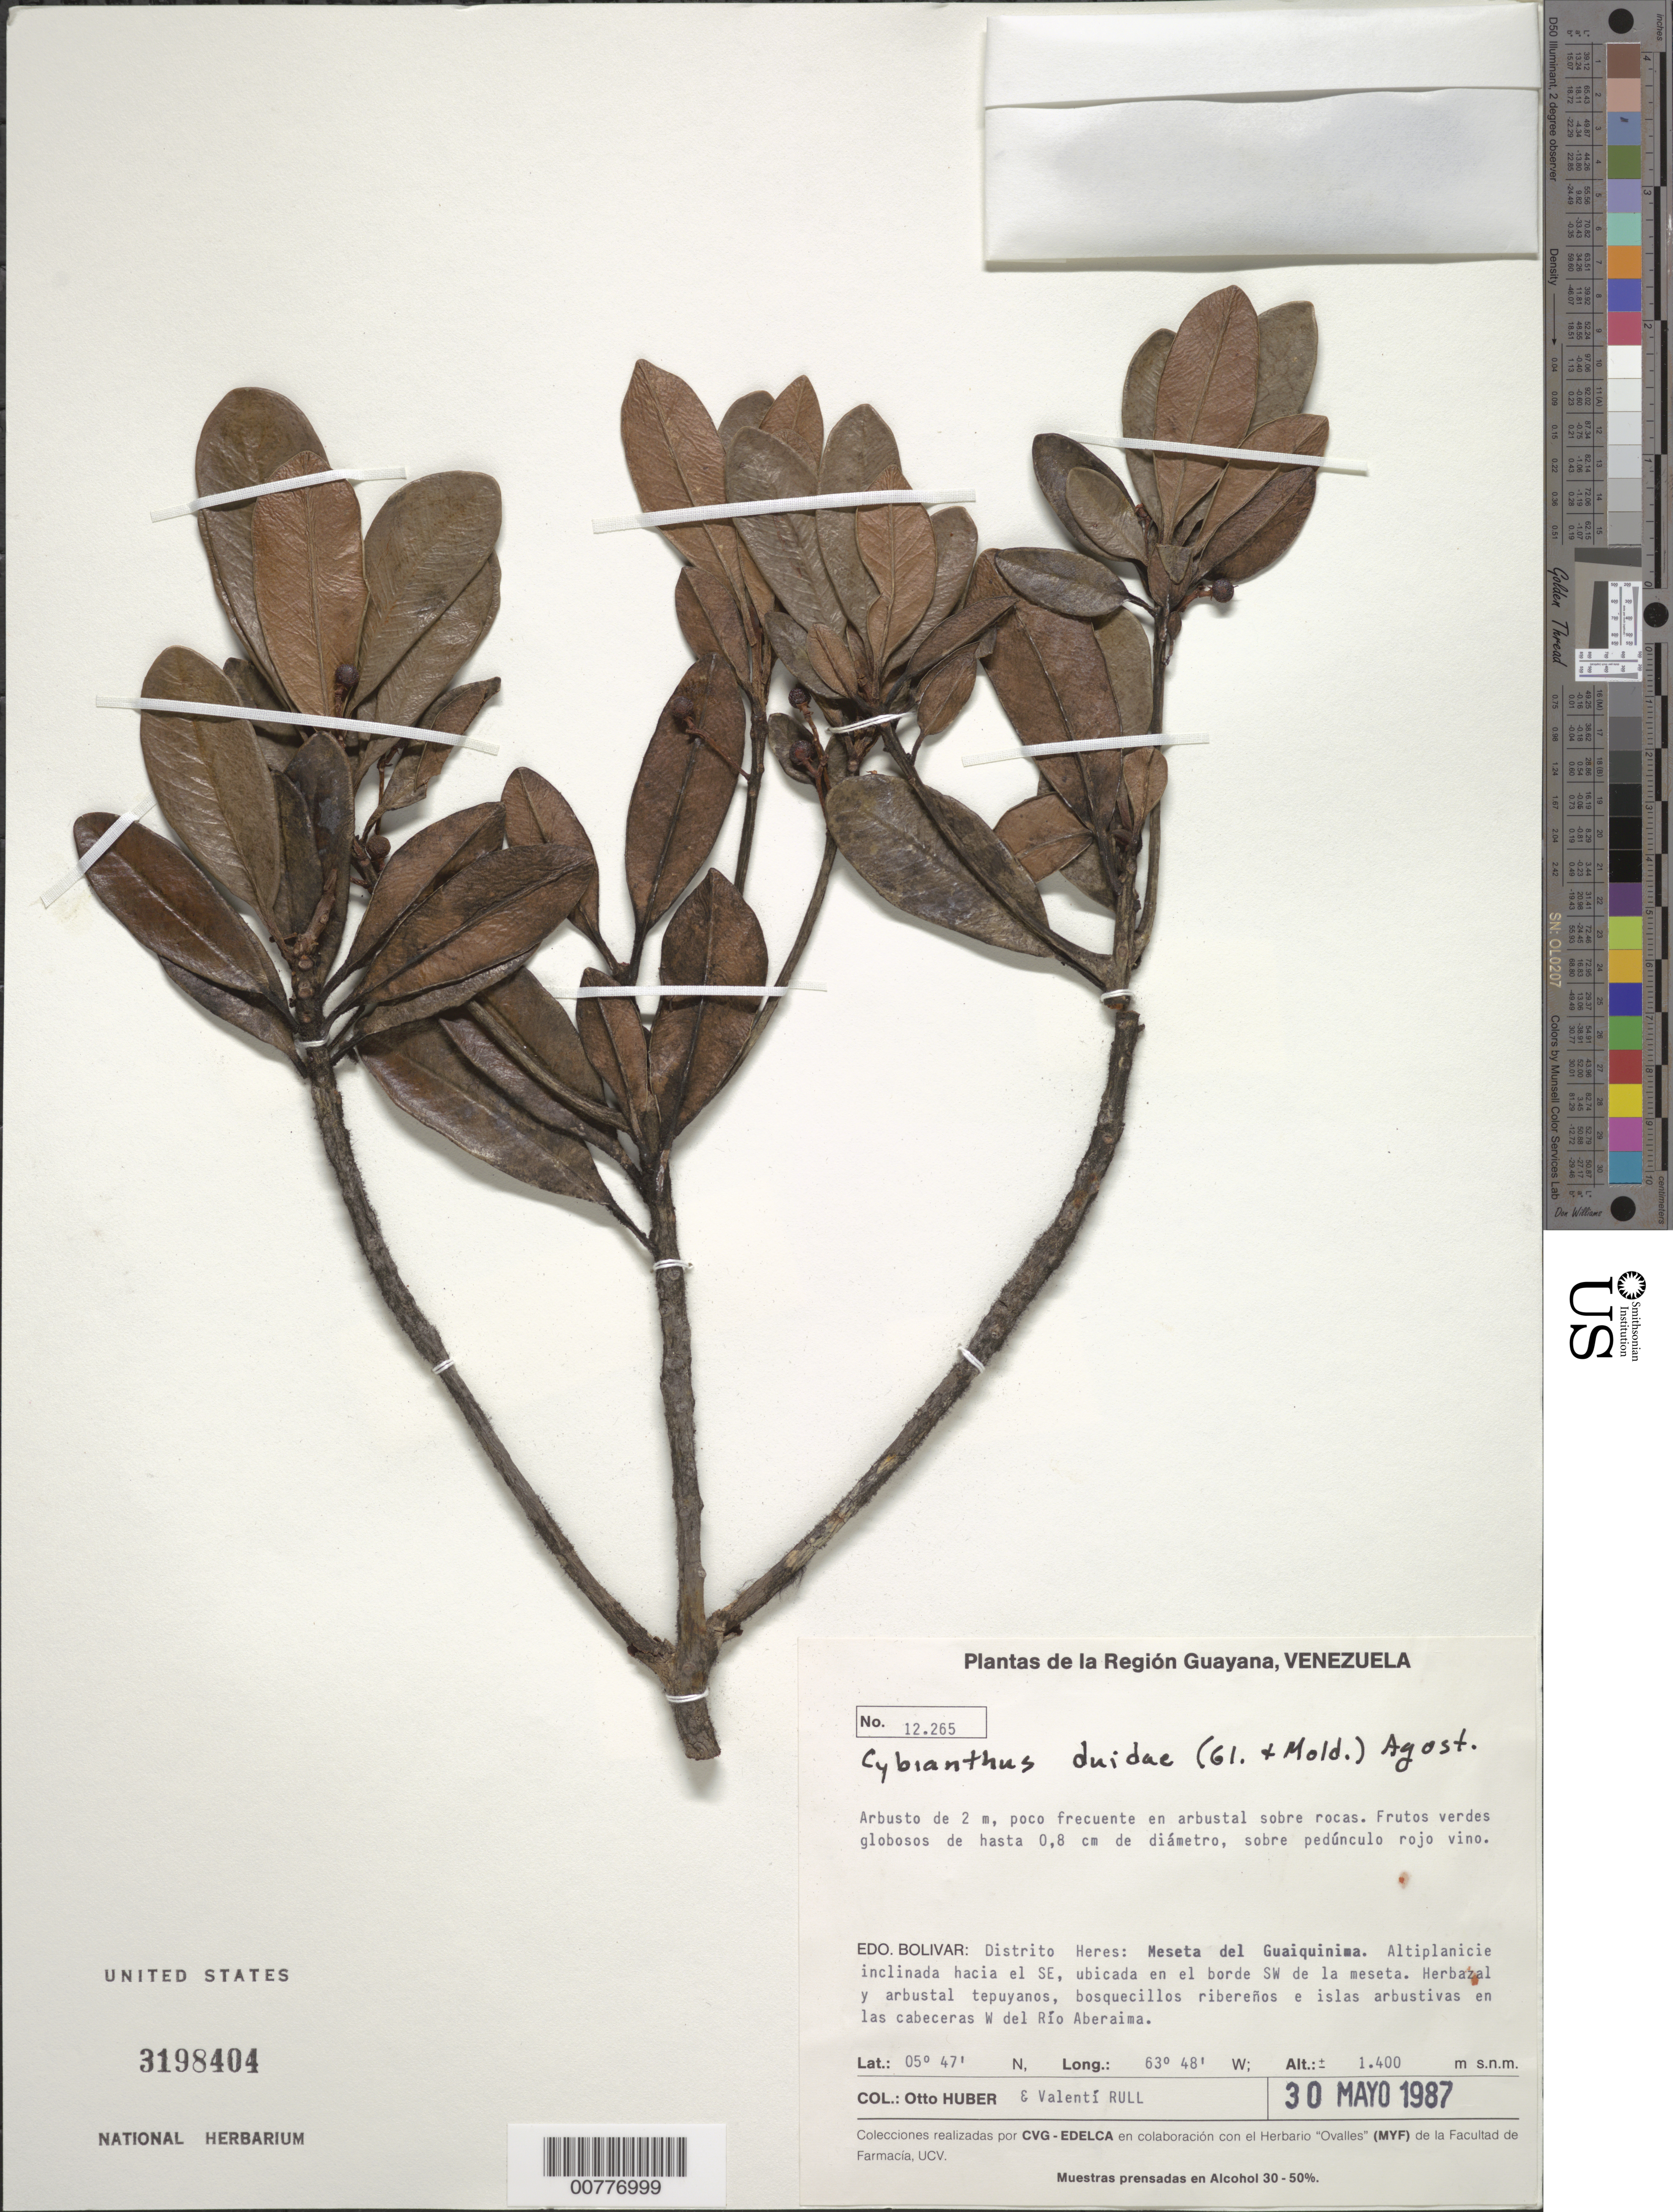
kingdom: Plantae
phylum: Tracheophyta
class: Magnoliopsida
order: Ericales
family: Primulaceae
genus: Cybianthus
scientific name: Cybianthus duidae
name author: (Gleason & Moldenke) G. Agostini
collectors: O. Huber & V. Rull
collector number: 12265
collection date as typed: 30-May-87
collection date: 1987-05-30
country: Venezuela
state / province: Bolívar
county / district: Heres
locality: Meseta del Guaiquinima, W of Río Aberiama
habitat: Herbazal y arbustal tepuyanos, busquecillos riberenos e islas arbustivas; en arbustal sobre rocas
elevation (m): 1400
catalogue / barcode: US 3198404